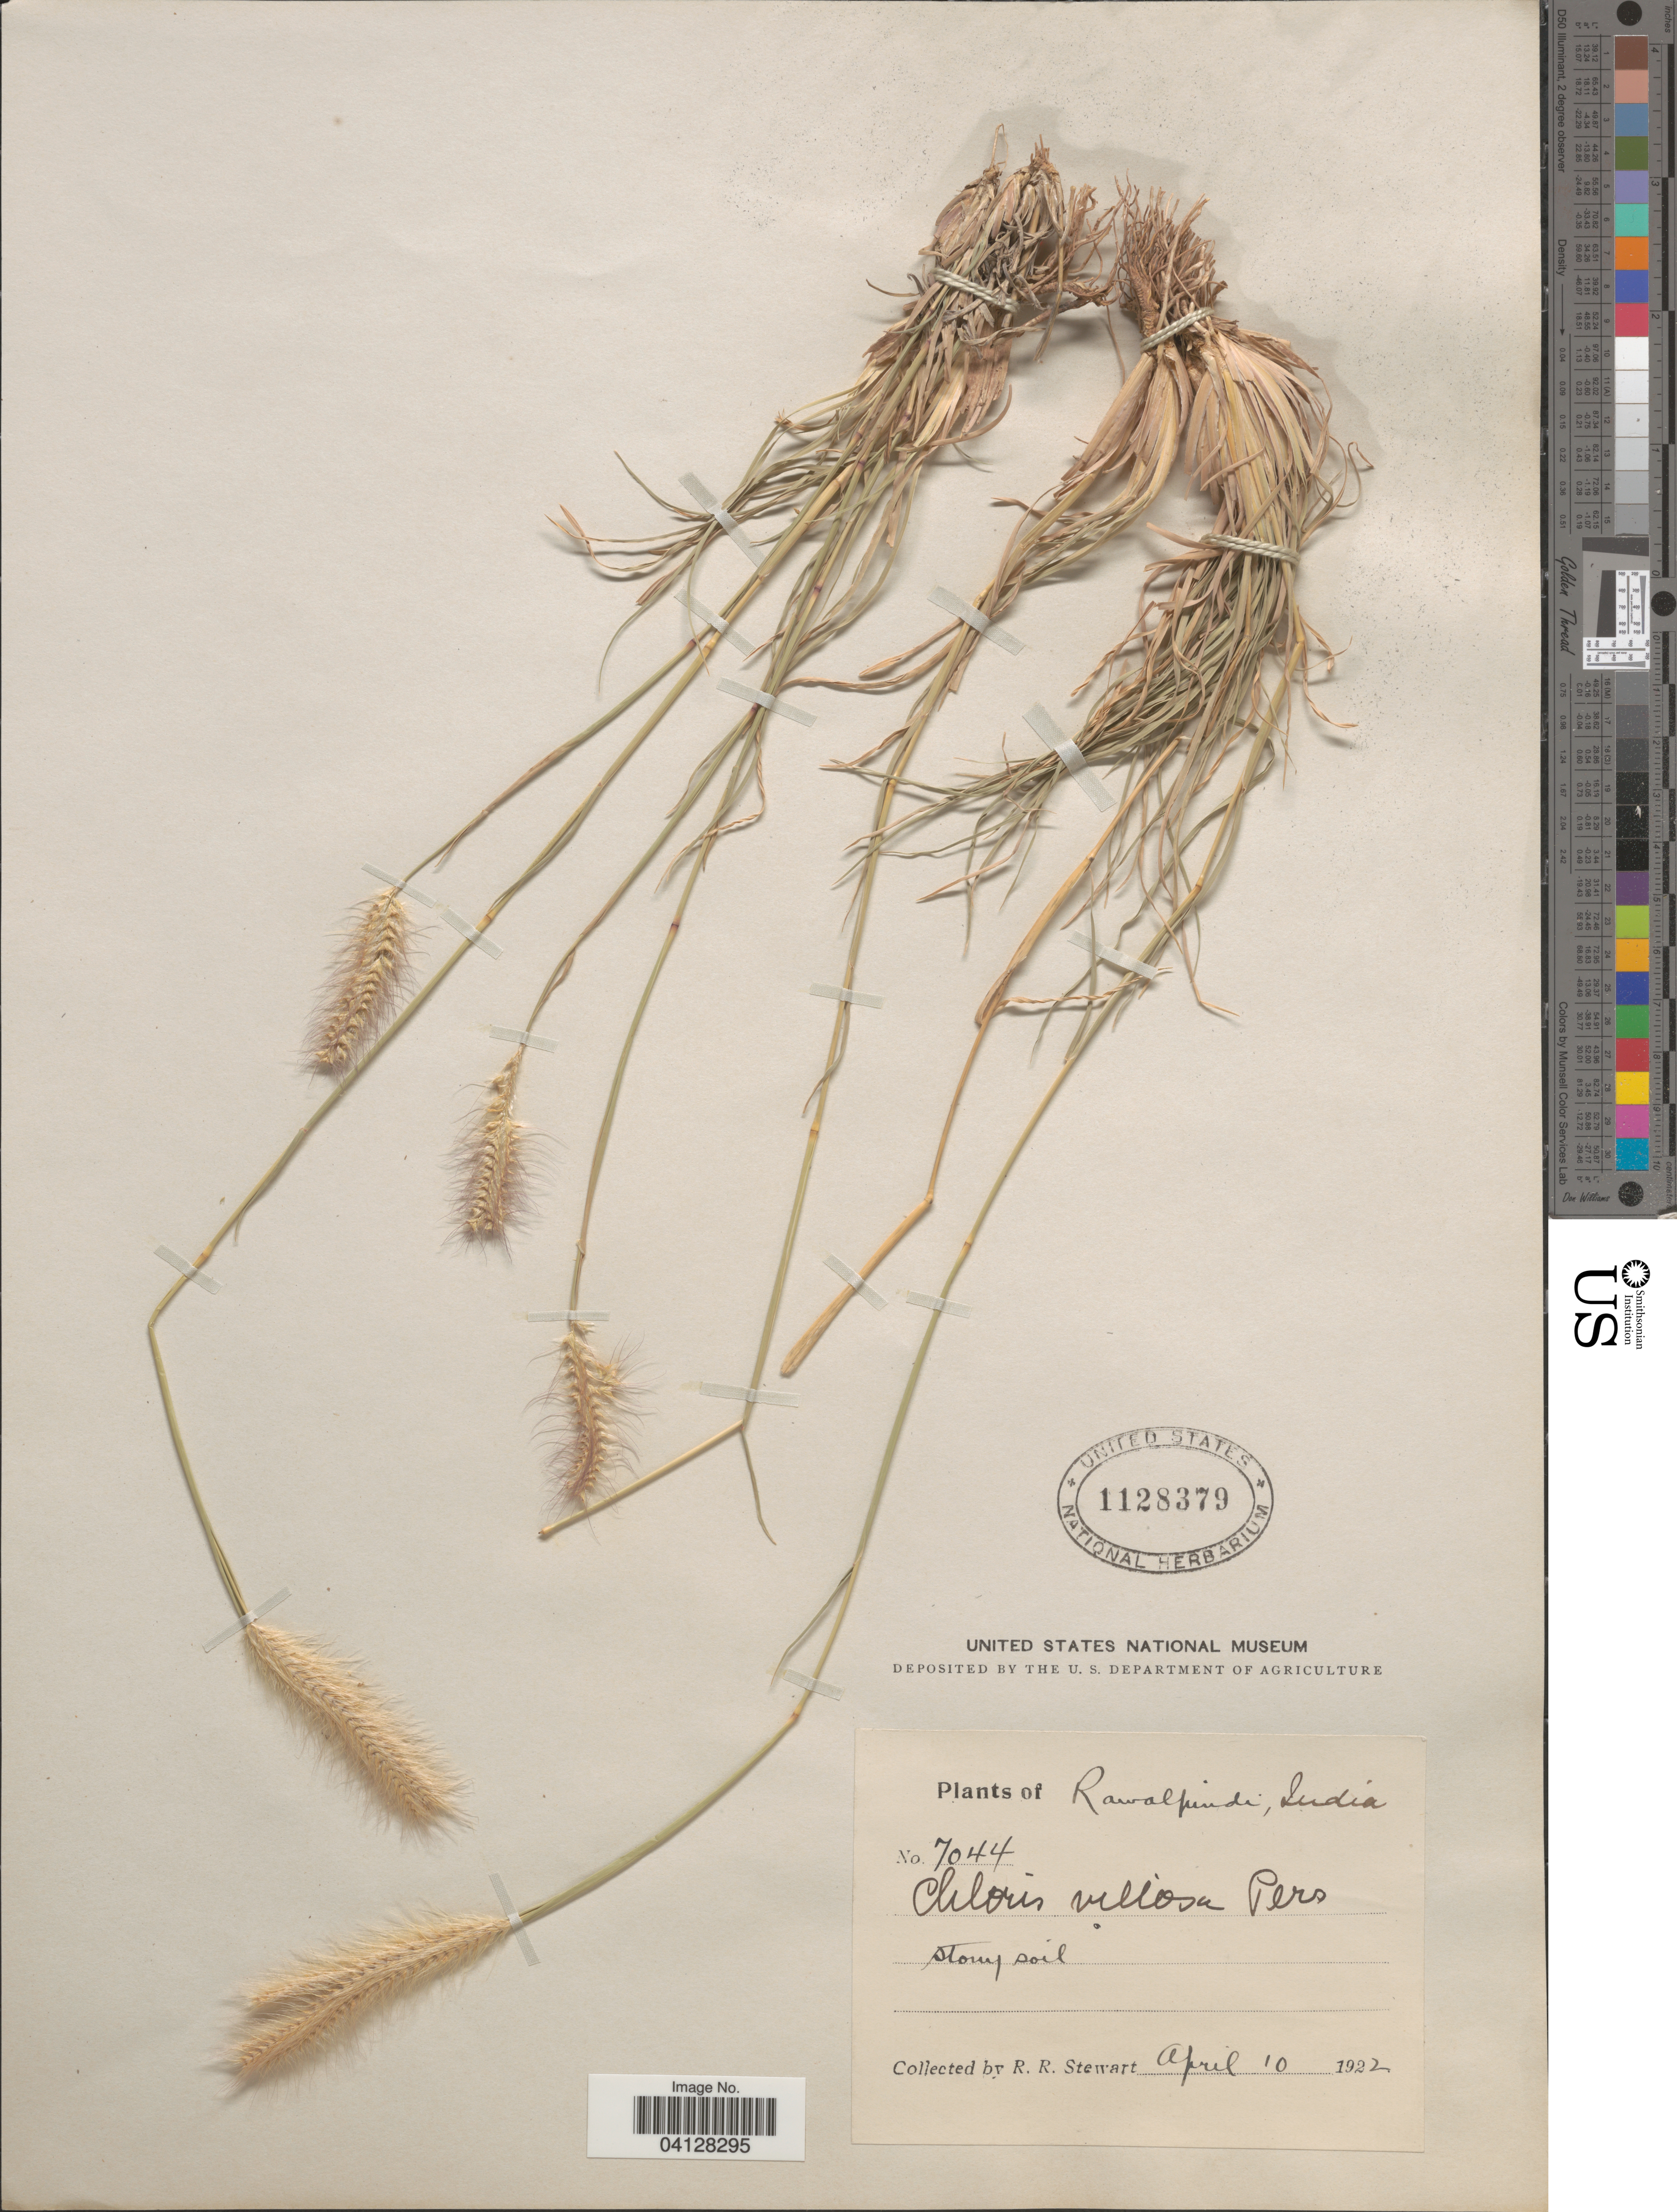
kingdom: Plantae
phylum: Tracheophyta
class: Liliopsida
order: Poales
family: Poaceae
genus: Chloris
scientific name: Chloris villosa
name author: (Desf.) Pers.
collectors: R. Stewart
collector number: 7044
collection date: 1922-04-10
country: India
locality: Rawalpindi.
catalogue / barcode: US 1128379